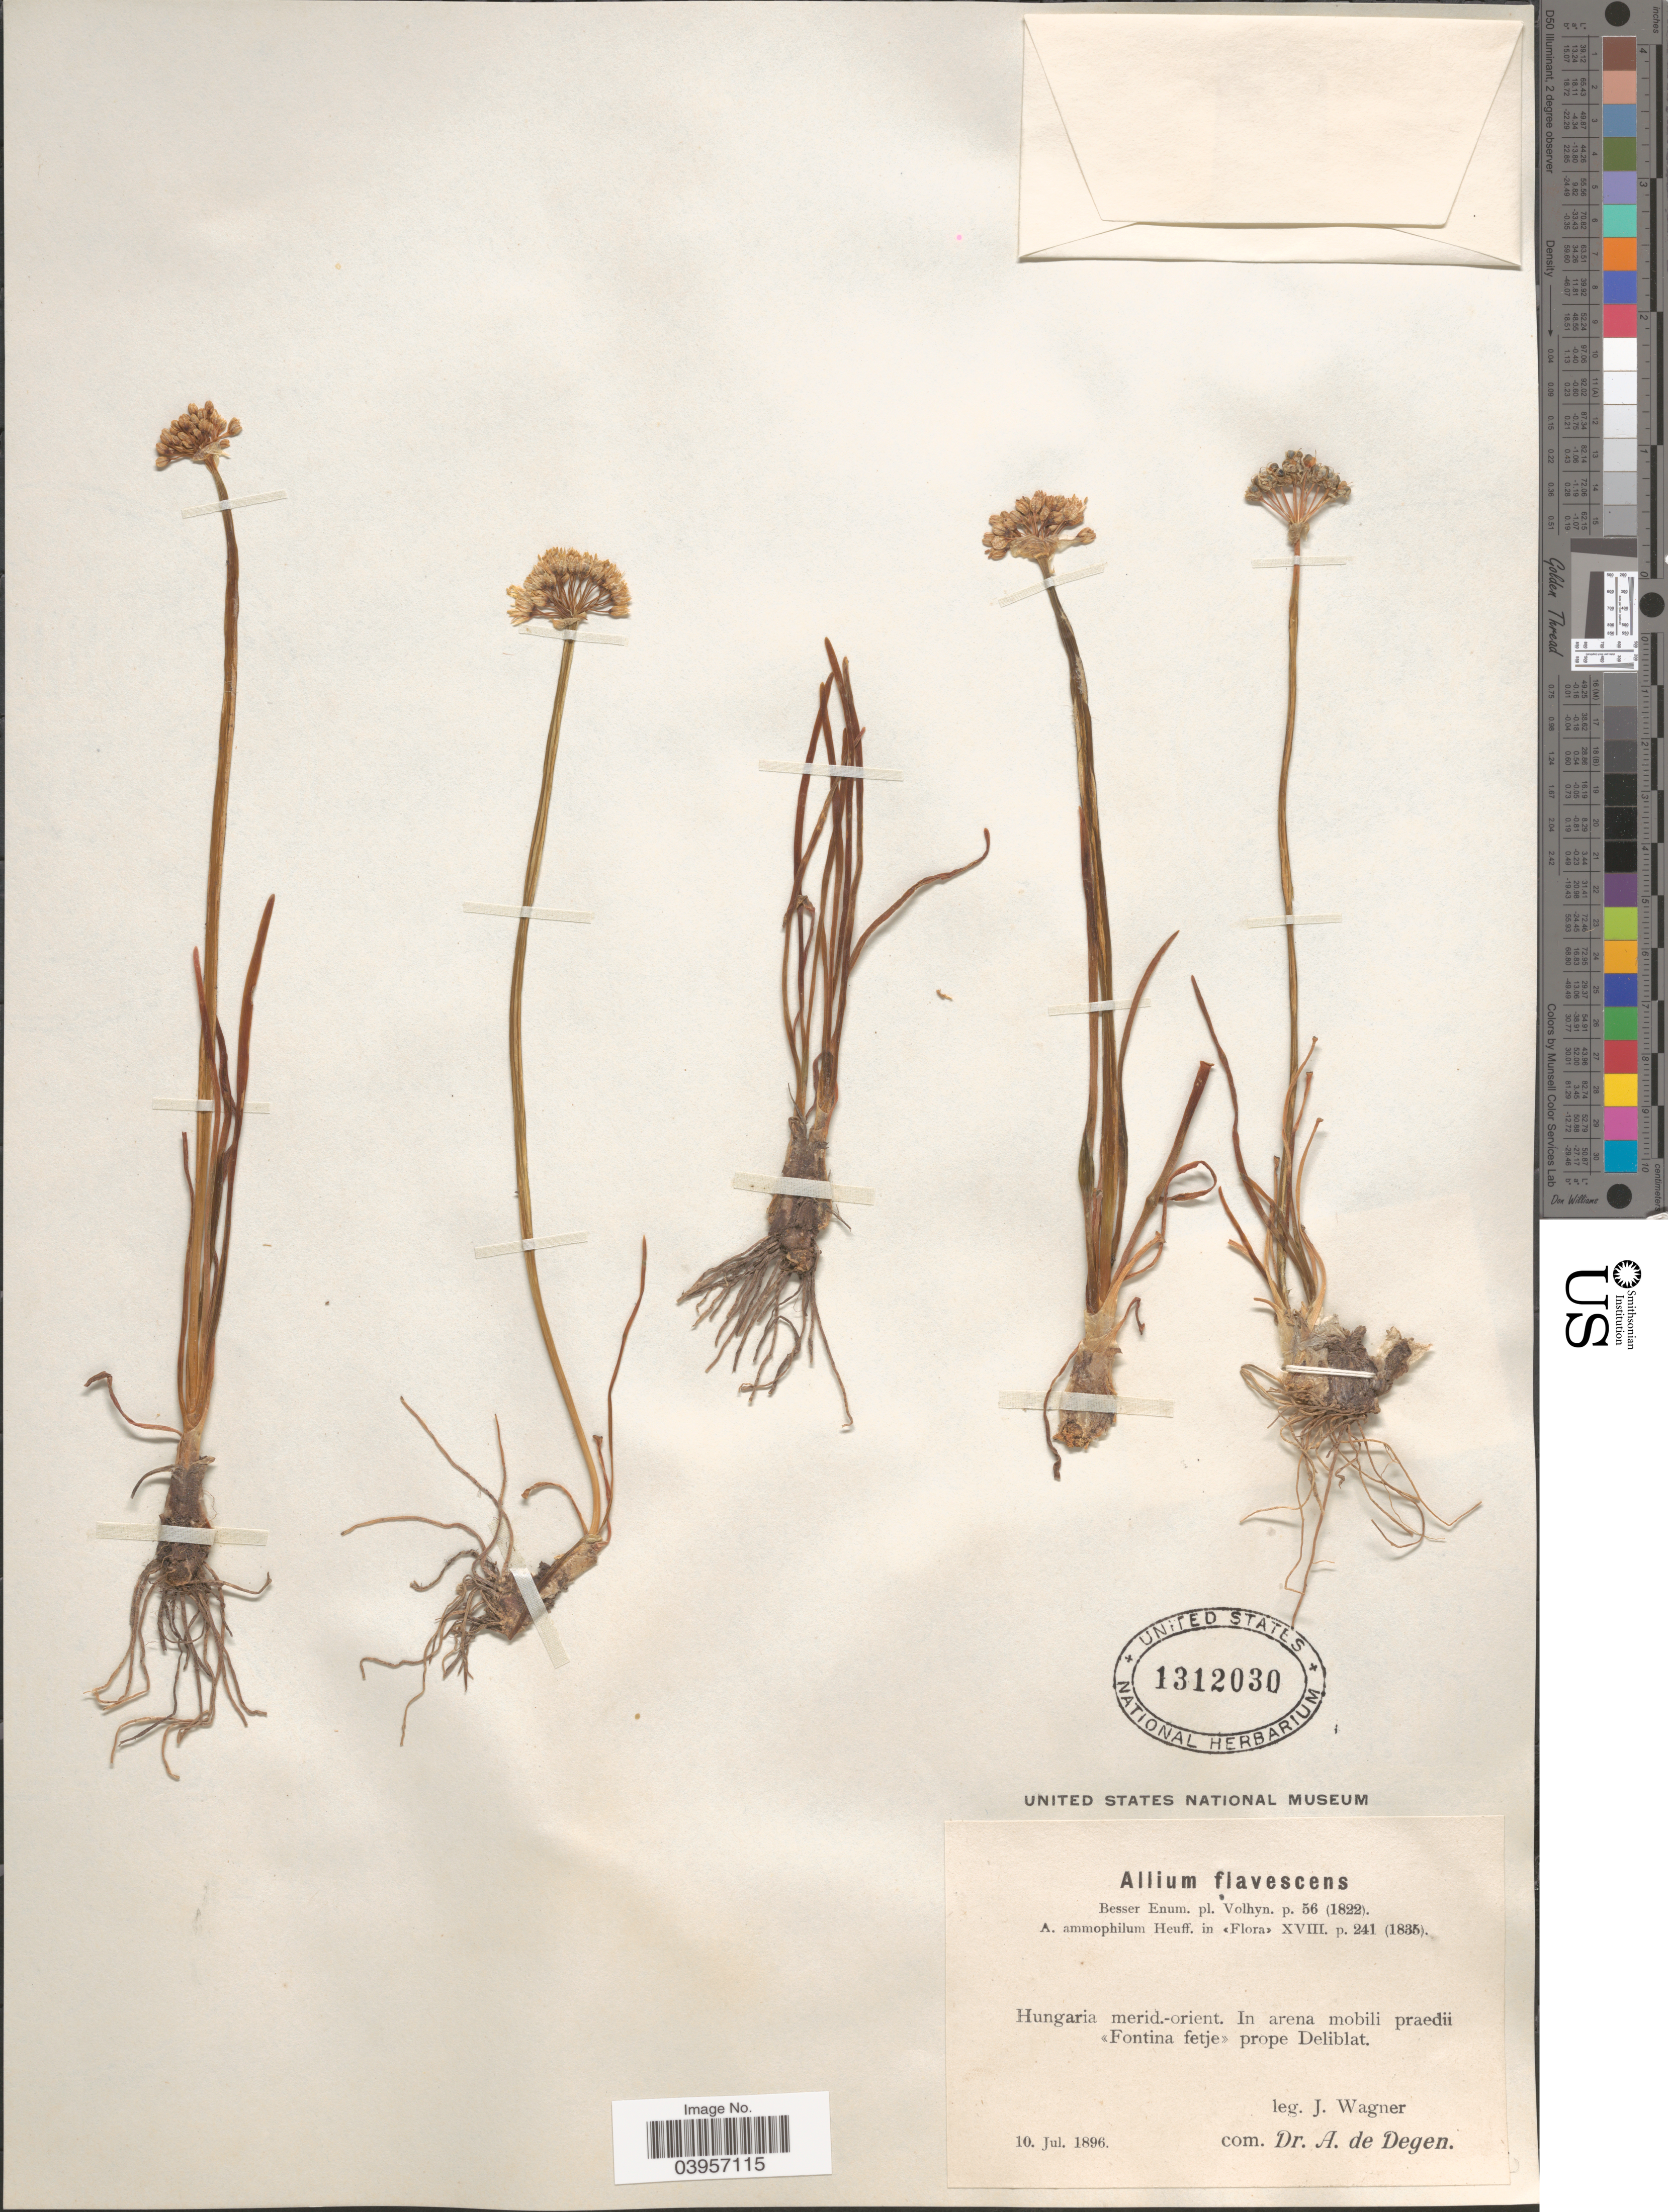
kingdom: Plantae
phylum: Tracheophyta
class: Liliopsida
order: Asparagales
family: Amaryllidaceae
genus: Allium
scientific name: Allium flavescens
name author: Besser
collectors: J. Wagner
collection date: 1896-07-10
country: Hungary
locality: Hungaria merid.-orient. In arena mobili praedii «Fontina fetje» prope Deliblat.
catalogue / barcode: US 1312030